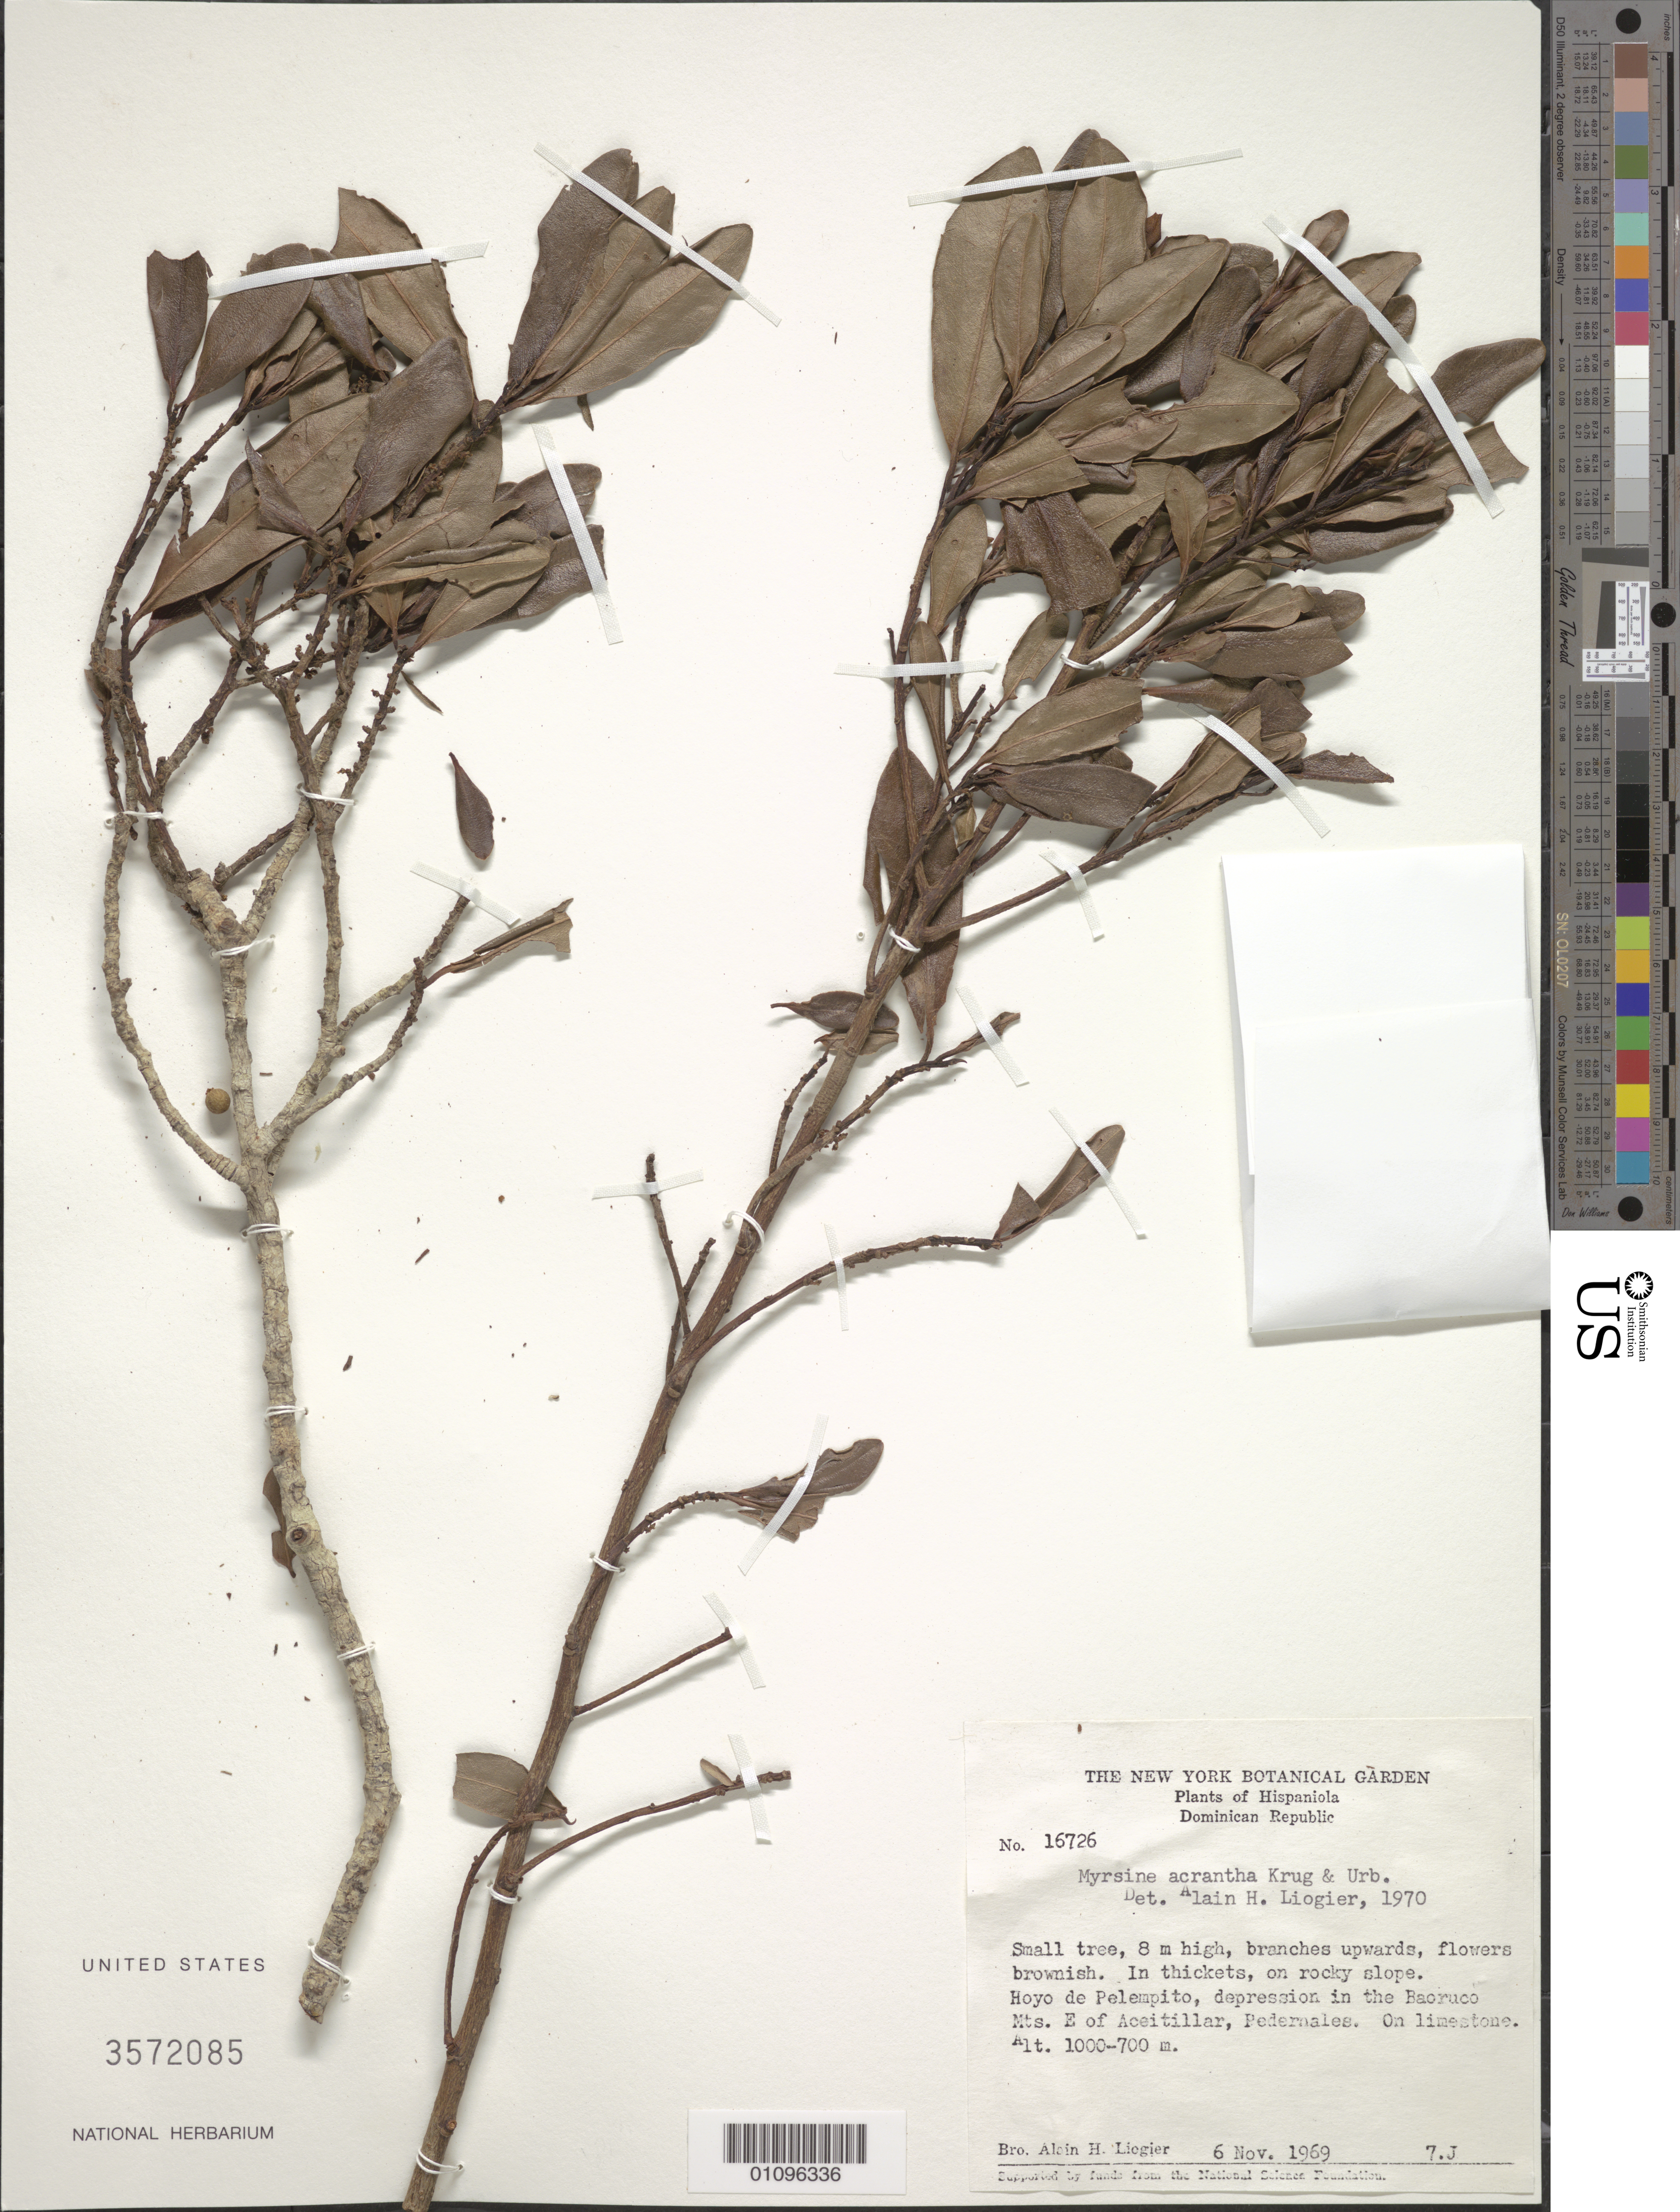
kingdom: Plantae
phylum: Tracheophyta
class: Magnoliopsida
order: Ericales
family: Primulaceae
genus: Myrsine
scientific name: Myrsine acrantha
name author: Krug & Urb.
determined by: Liogier, Alain H.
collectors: A. H. Liogier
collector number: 16726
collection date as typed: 06 Nov 1969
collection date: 1969-11-06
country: Dominican Republic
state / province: Pedernales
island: Hispaniola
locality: Hoyo de Pelempito, depression in the Baoruco Mts., E of Aceitillar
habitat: In thickets, on rocky slope; on limestone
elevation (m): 700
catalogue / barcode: US 3572085